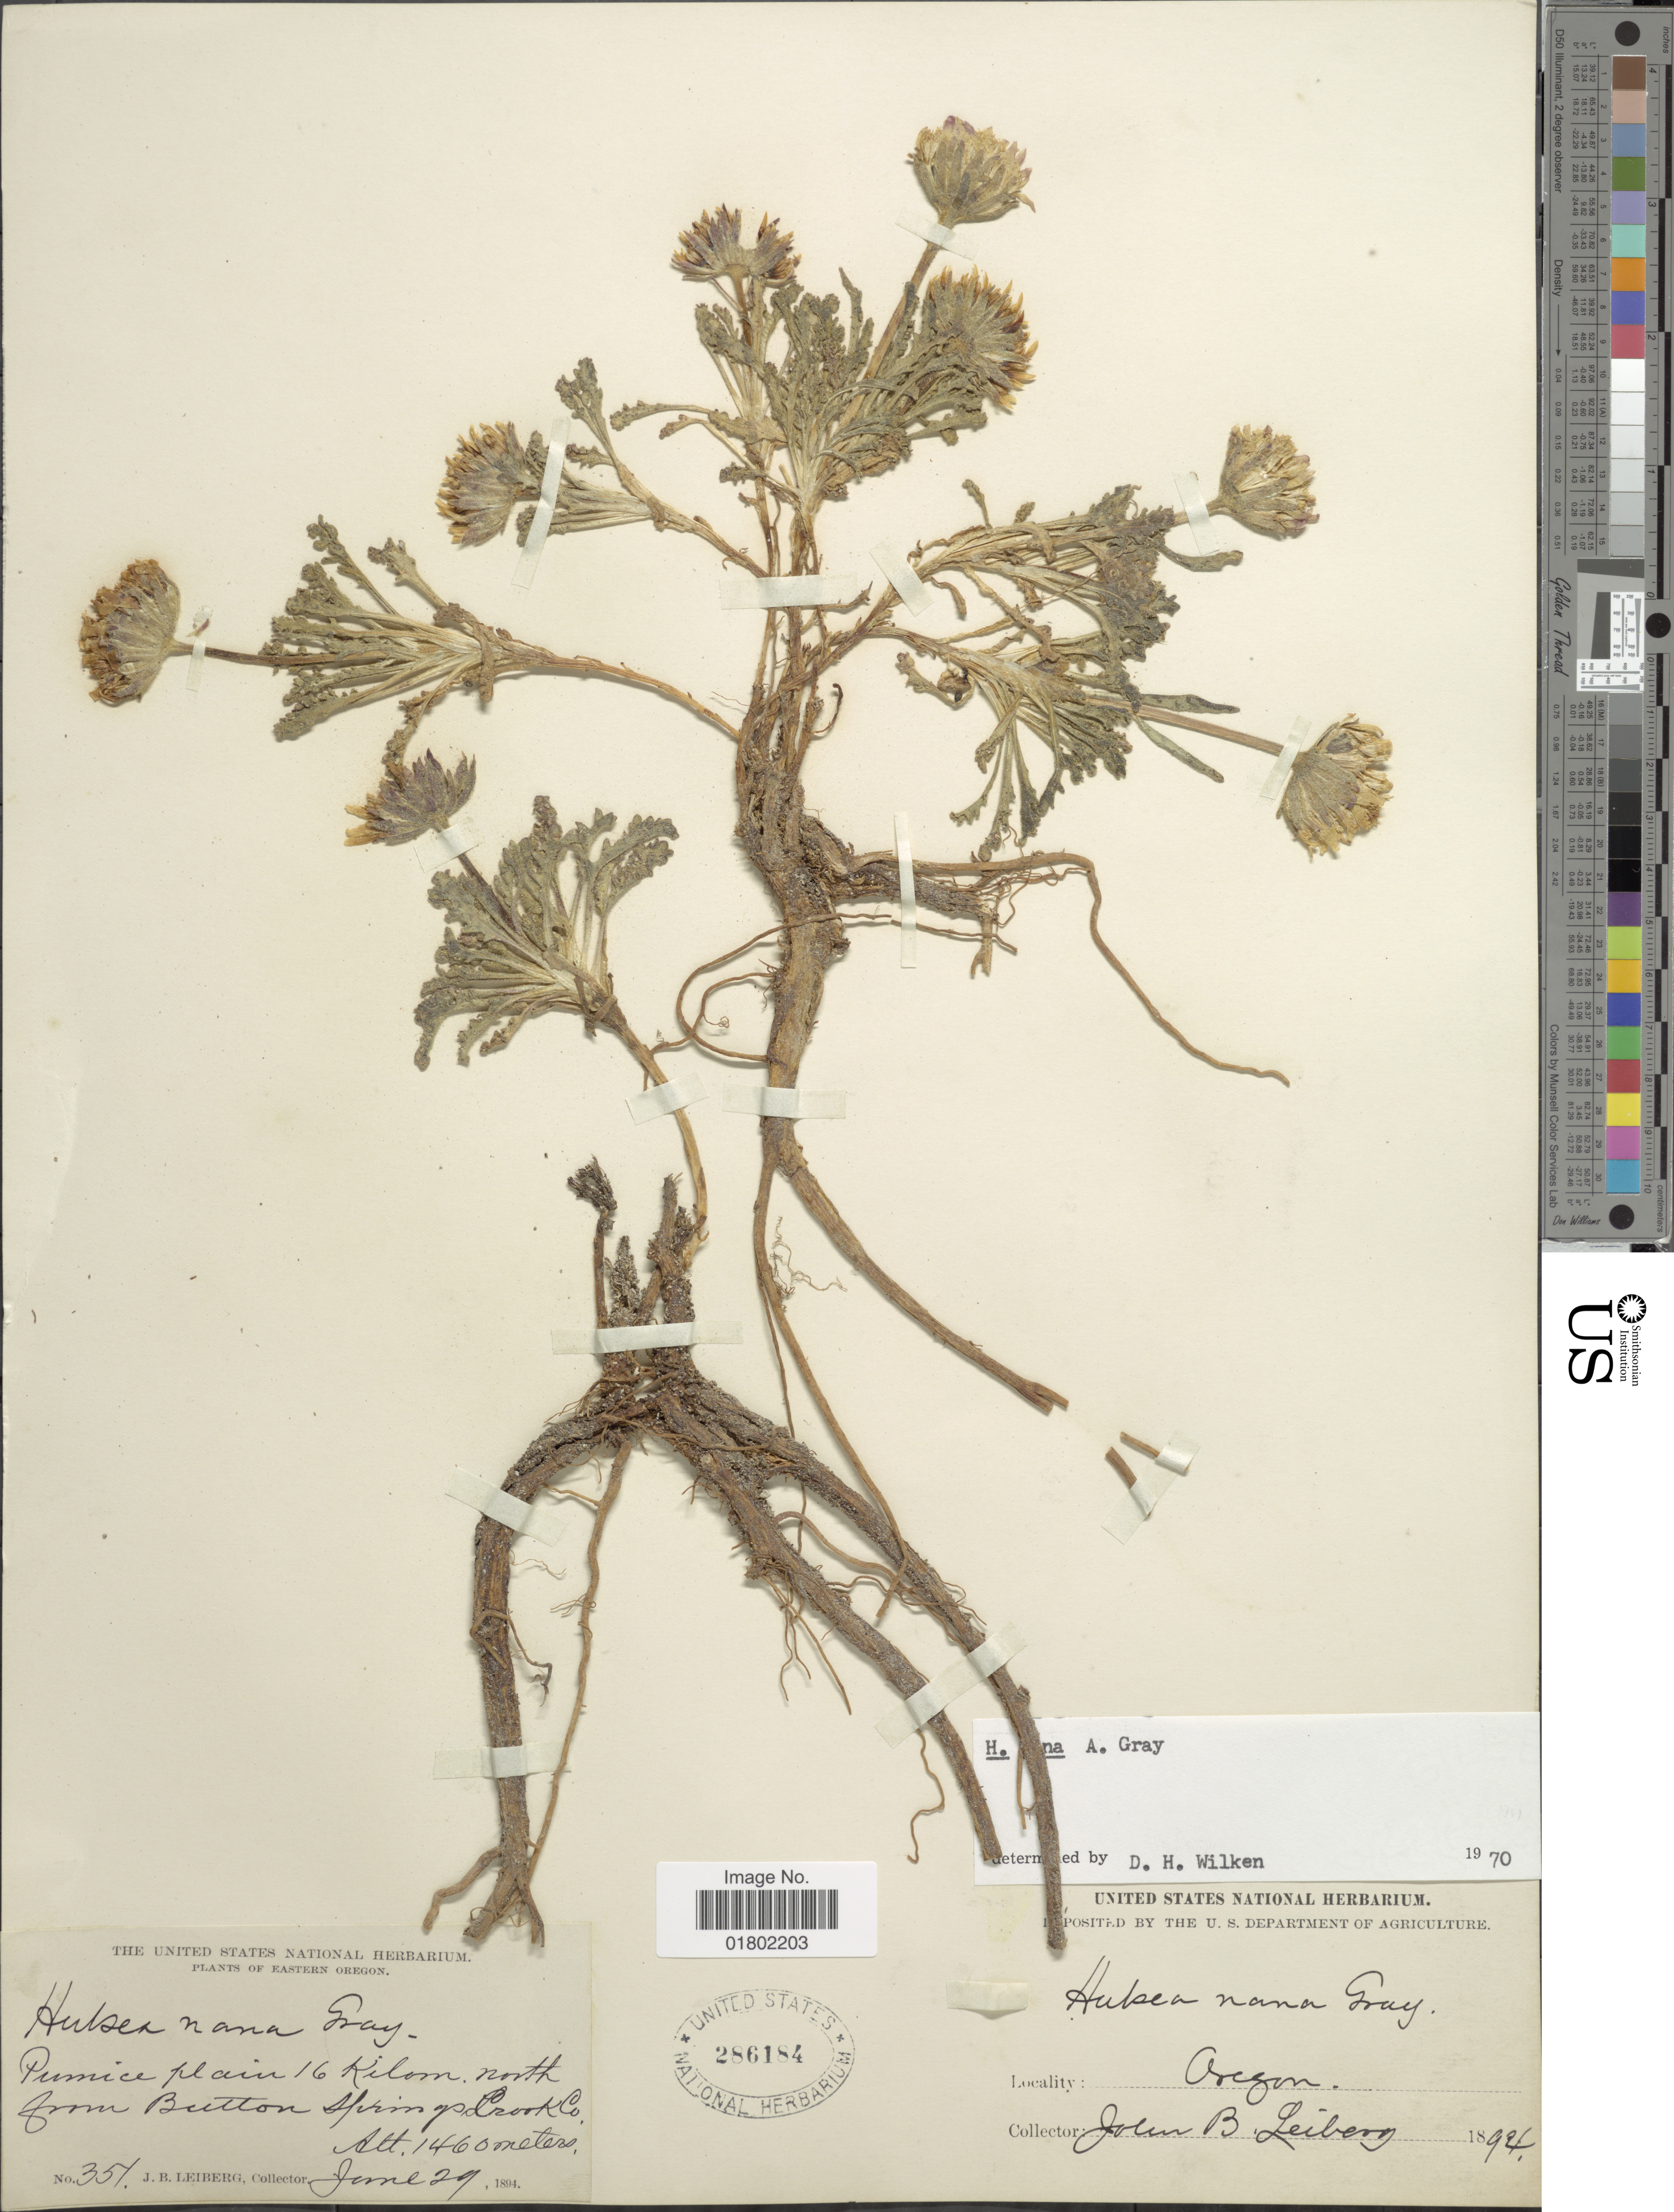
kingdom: Plantae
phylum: Tracheophyta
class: Magnoliopsida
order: Asterales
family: Asteraceae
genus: Hulsea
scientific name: Hulsea nana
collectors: J. B. Leiberg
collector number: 351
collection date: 1894-06-29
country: United States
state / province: Oregon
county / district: Crook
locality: Pumice plain, 16 kilom. north from Button Alpin of Crook Co.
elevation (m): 1460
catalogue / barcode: US 286184